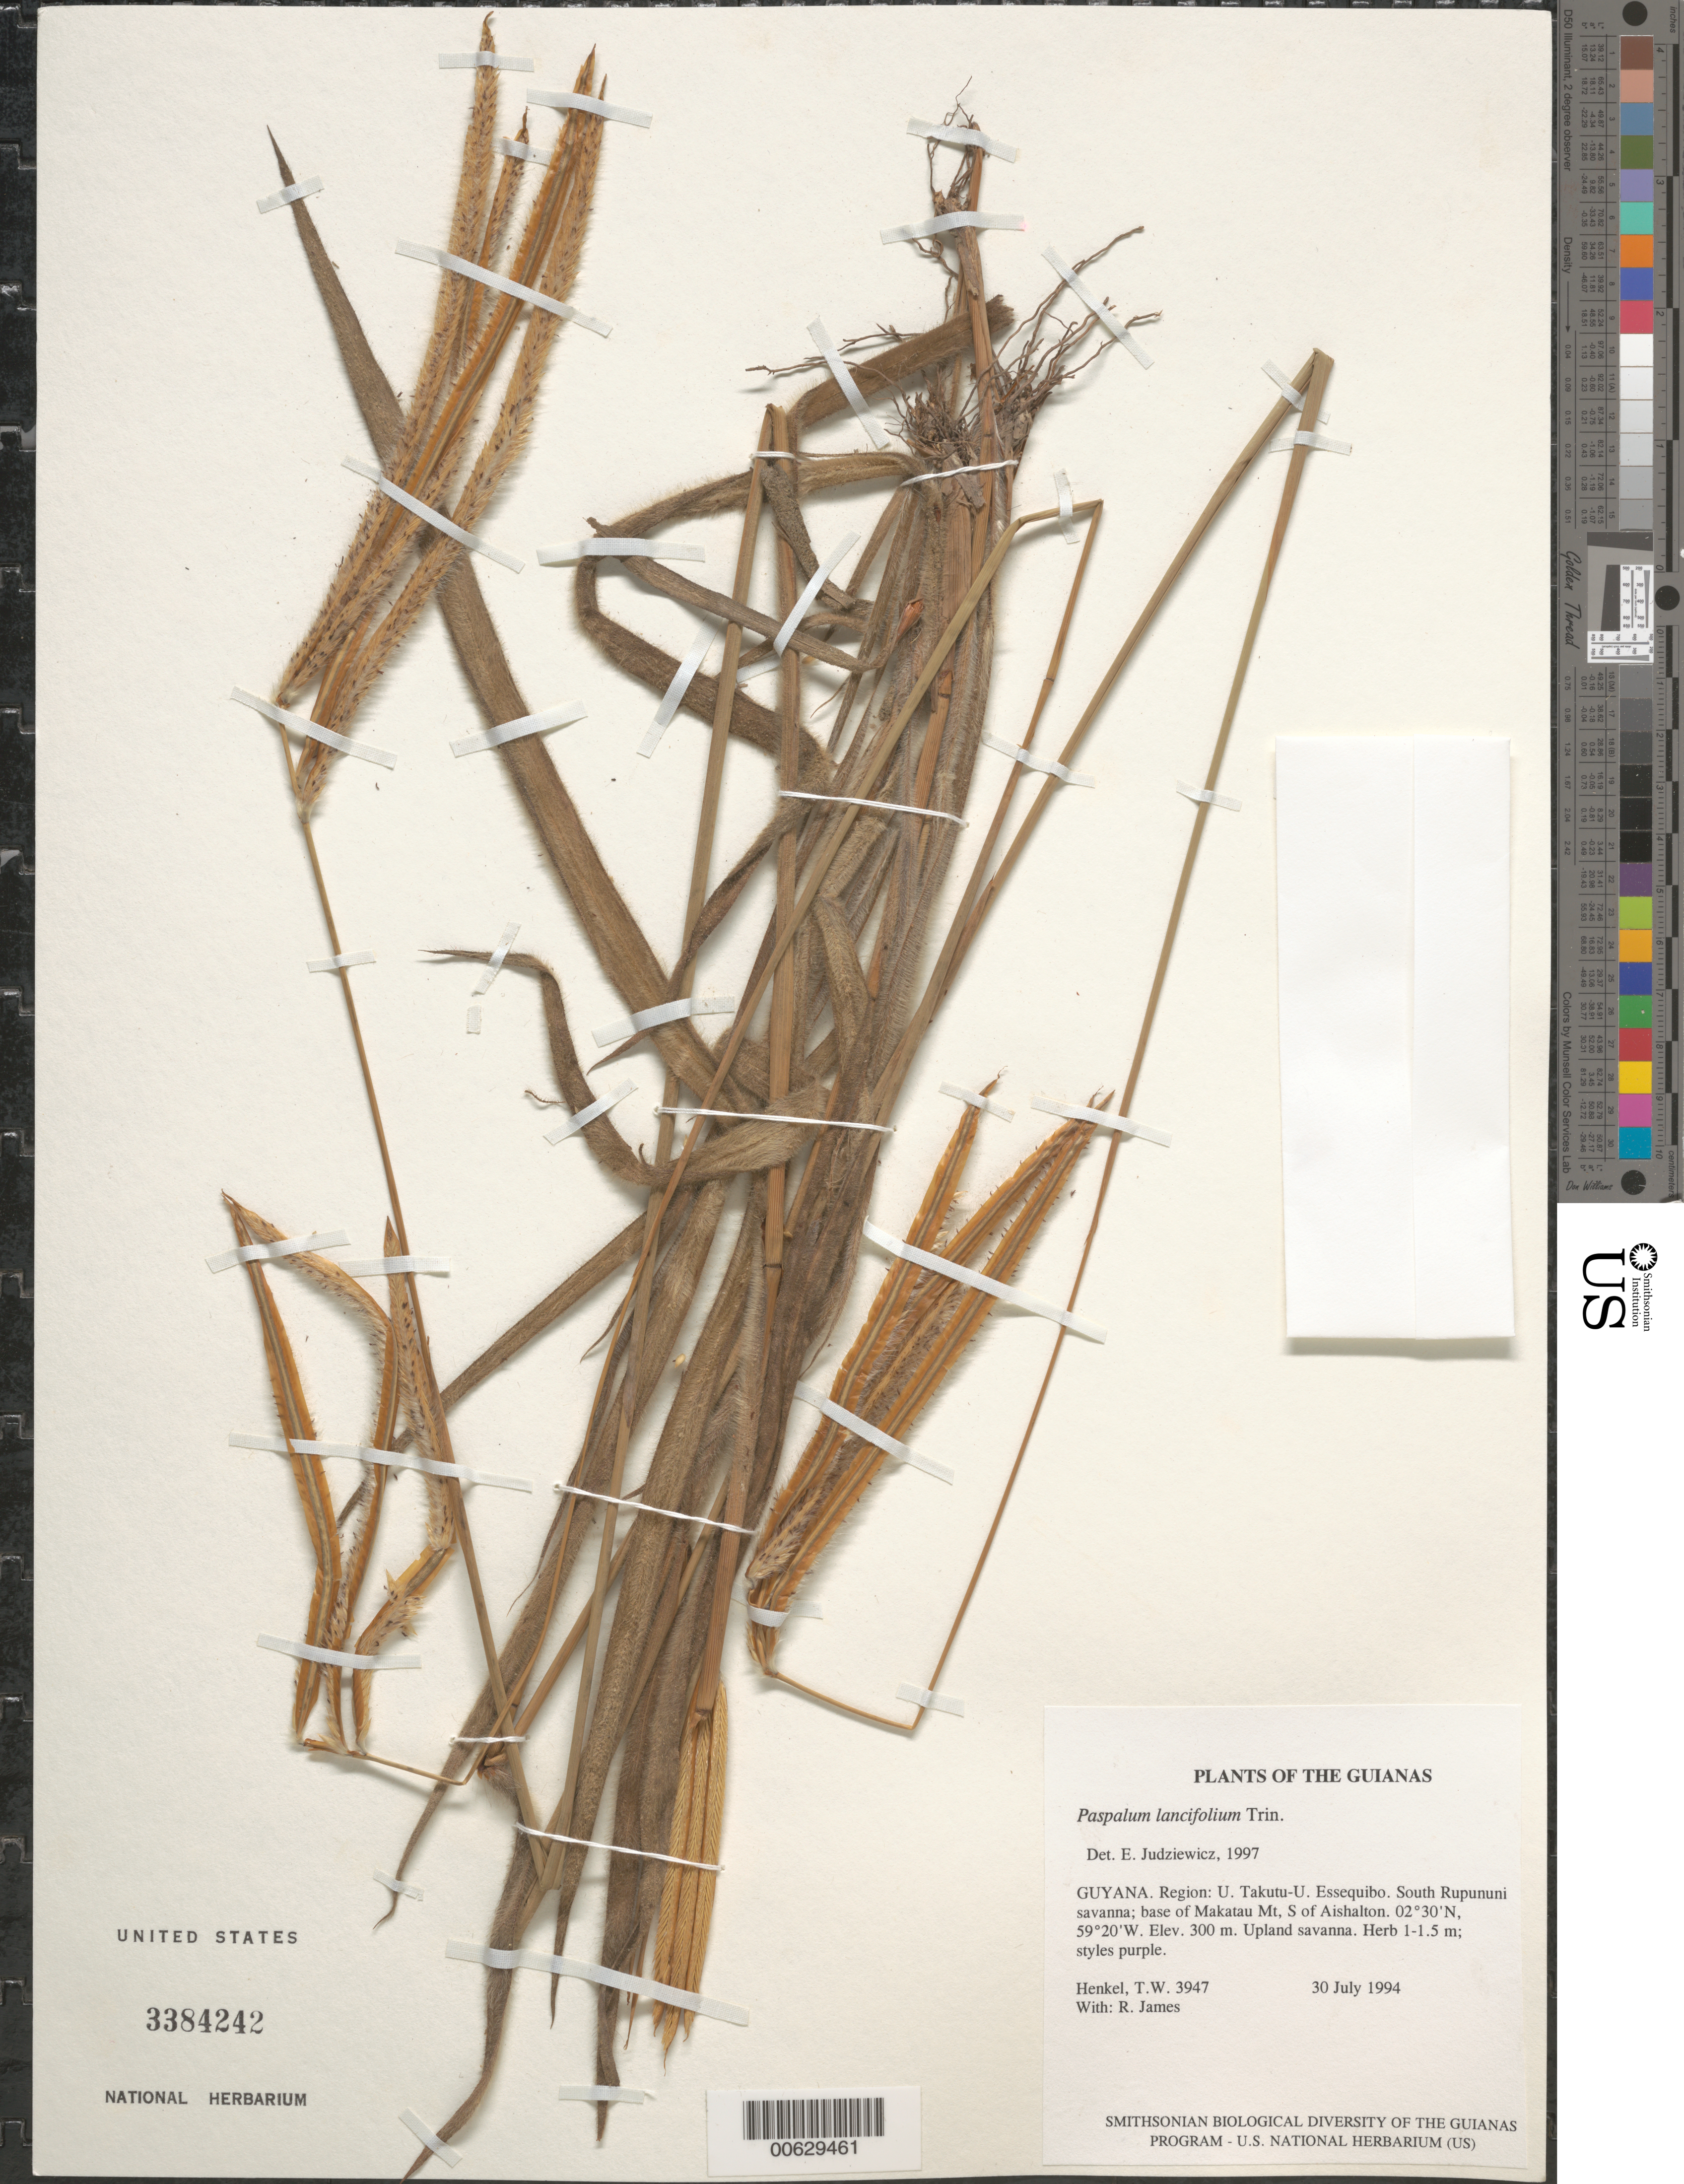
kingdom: Plantae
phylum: Tracheophyta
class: Liliopsida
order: Poales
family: Poaceae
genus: Paspalum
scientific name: Paspalum lanciflorum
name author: Trin.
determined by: Judziewicz, E. J.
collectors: T. Henkel & R. James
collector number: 3947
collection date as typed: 30 July 1994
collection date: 1994-07-30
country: Guyana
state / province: U. Takutu-U. Essequibo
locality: South Rupununi savanna; base of Makatau Mt, S of Aishalton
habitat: Upland savanna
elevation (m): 300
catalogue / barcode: US 3384242